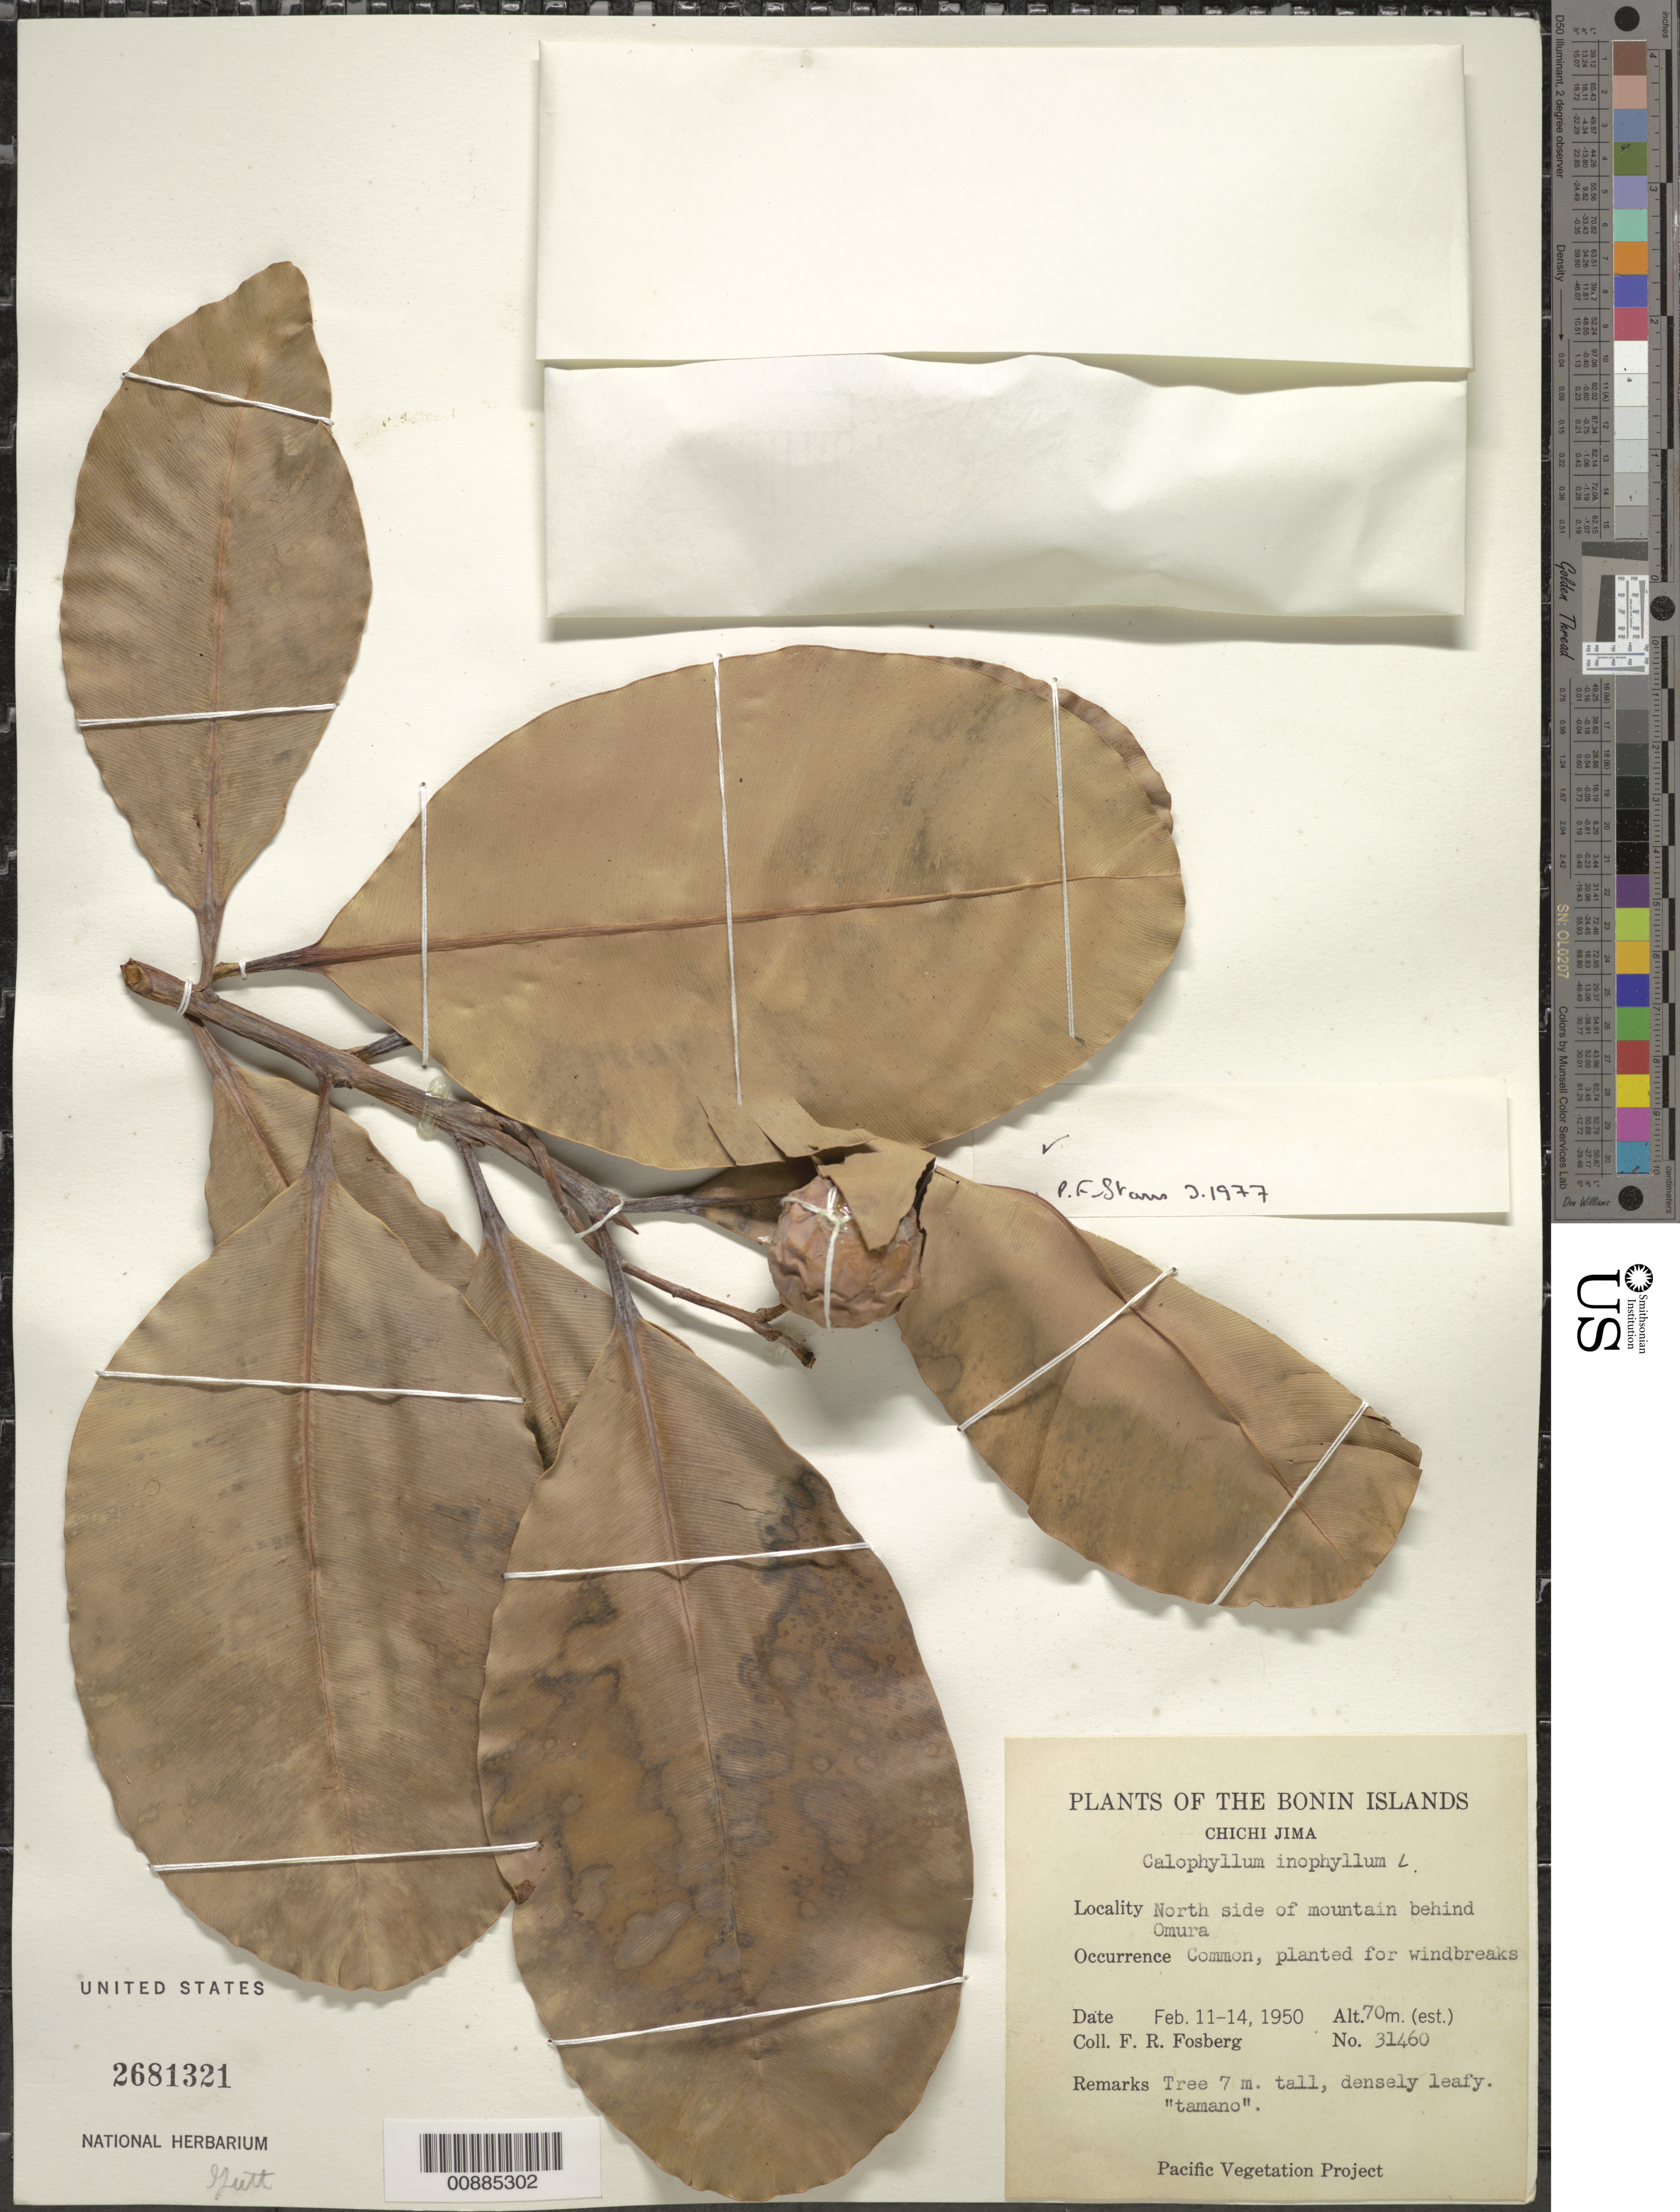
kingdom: Plantae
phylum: Tracheophyta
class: Magnoliopsida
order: Malpighiales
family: Calophyllaceae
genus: Calophyllum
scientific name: Calophyllum inophyllum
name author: L.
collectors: F. R. Fosberg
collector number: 31460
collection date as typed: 11 Feb 1950 to 14 Feb 1950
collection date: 1950-02-11/1950-02-14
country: Japan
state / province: Tokyo, Federal City of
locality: Chichi Jima. Bonin Is.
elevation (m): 70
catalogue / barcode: US 2681321